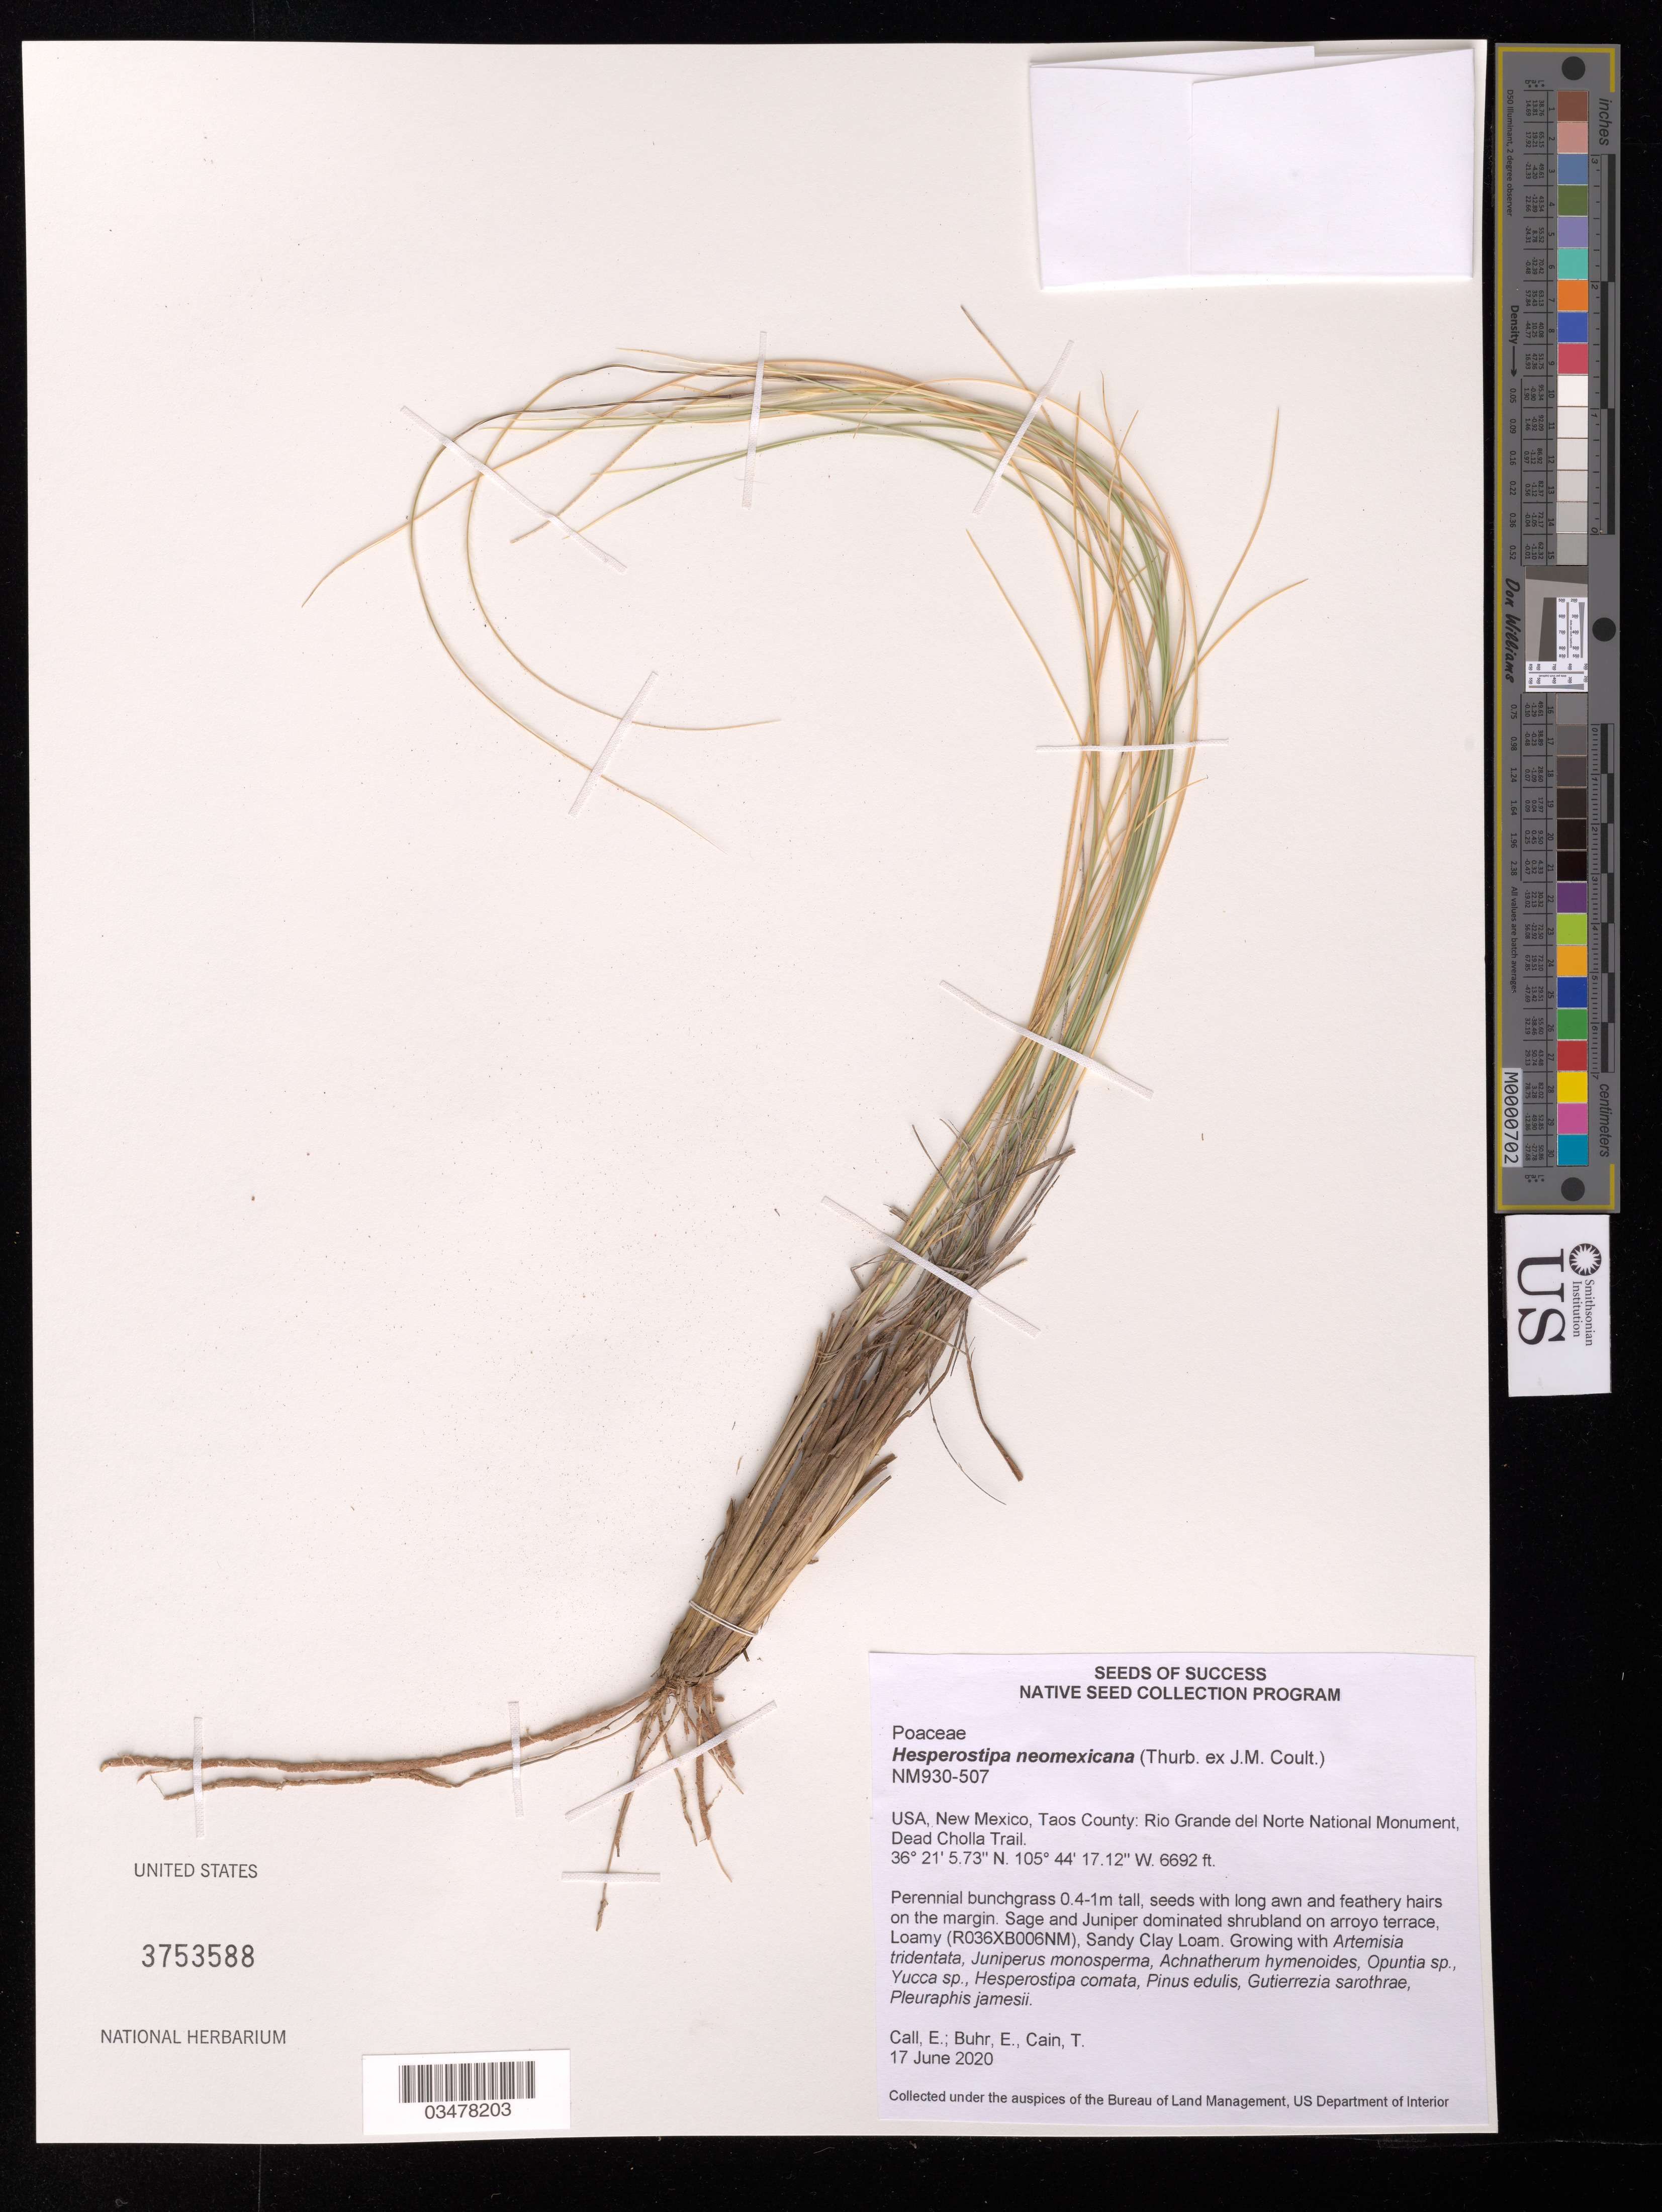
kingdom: Plantae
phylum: Tracheophyta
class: Liliopsida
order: Poales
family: Poaceae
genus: Hesperostipa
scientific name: Hesperostipa neomexicana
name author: (Thurb.) Barkworth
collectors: E. Call, E. Buhr & T. Cain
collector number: NM930-507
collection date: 2020-06-17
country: United States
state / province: New Mexico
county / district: Taos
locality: Rio Grande del Norte National Monument, Dead Cholla Trail.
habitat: Loamy, sandy clay loam. Sage and Juniper dominated shrubland on arroyo terrace. With Artemisia tridentata, Yucca sp., Opuntia sp., Pinus edulis, etc.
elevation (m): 2040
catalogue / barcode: US 3753588